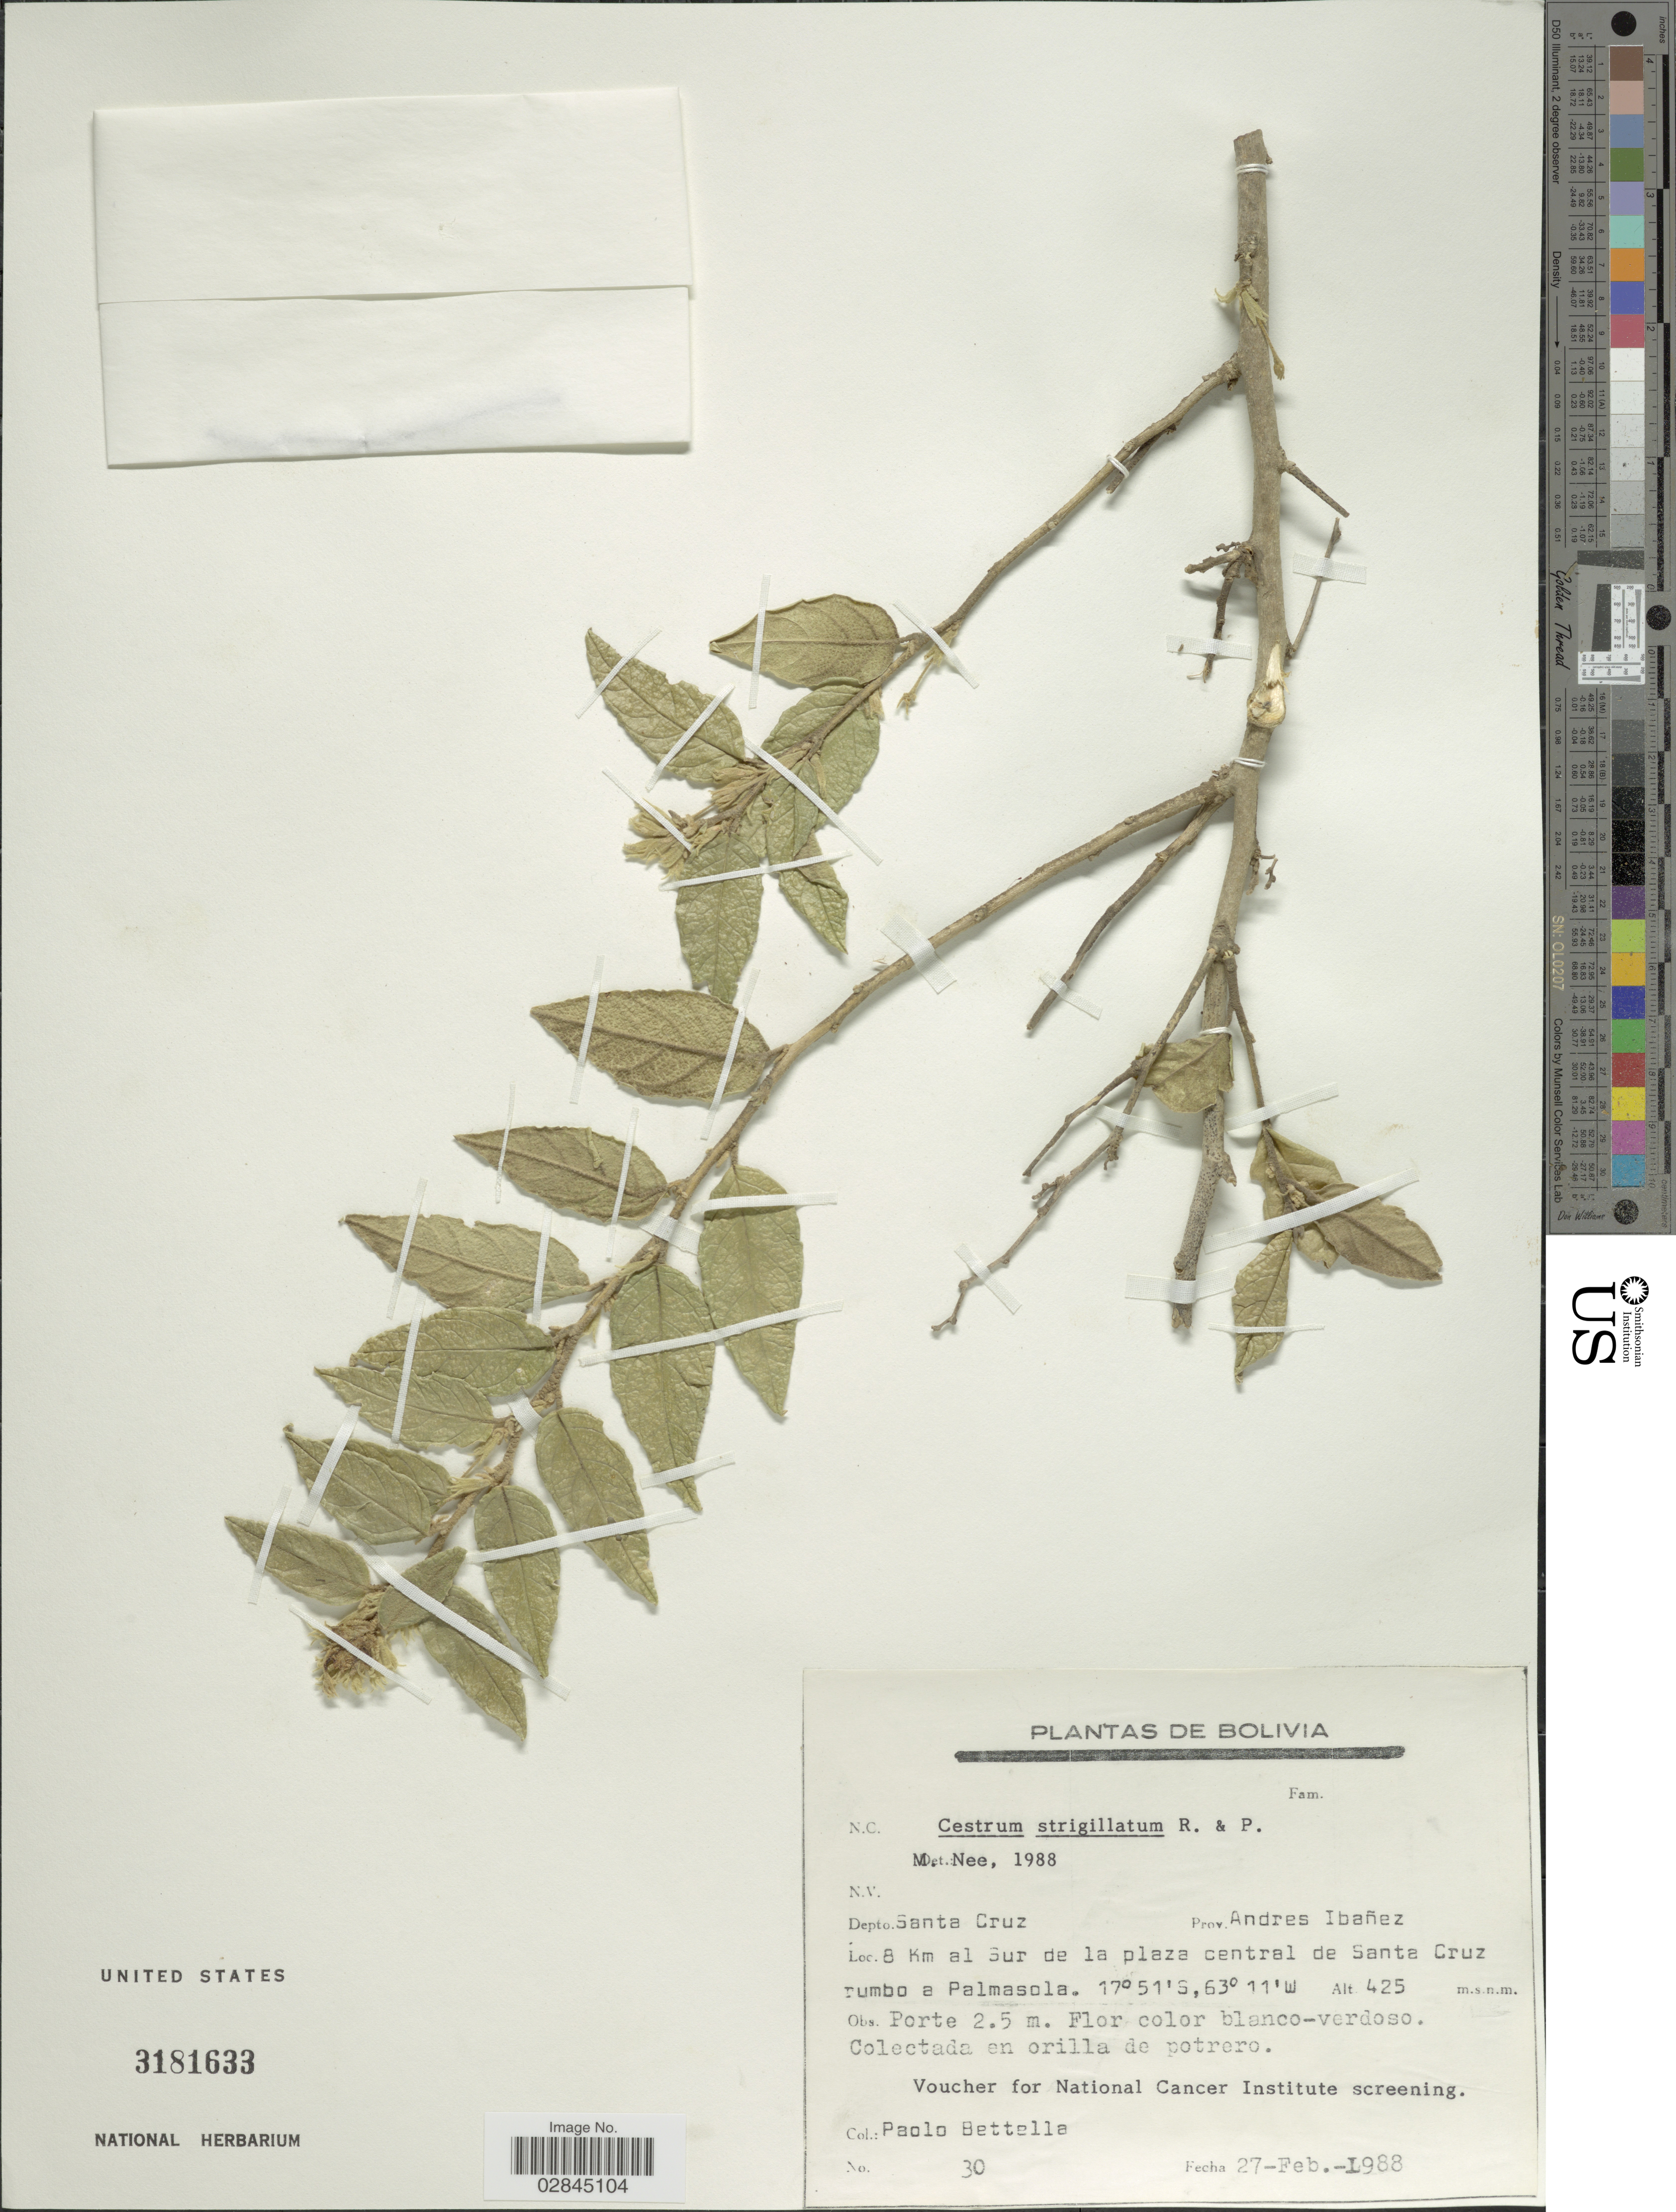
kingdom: Plantae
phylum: Tracheophyta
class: Magnoliopsida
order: Solanales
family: Solanaceae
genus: Cestrum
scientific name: Cestrum strigilatum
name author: Ruiz & Pav.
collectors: P. Bettella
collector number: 30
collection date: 1988-02-27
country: Bolivia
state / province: Santa Cruz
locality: Depto. Santa Cruz Prov. Andres Ibañez, 8 Km al Sur de la plaza central de Santa Cruz rumbo a Palmasola.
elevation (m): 425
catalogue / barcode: US 3181633